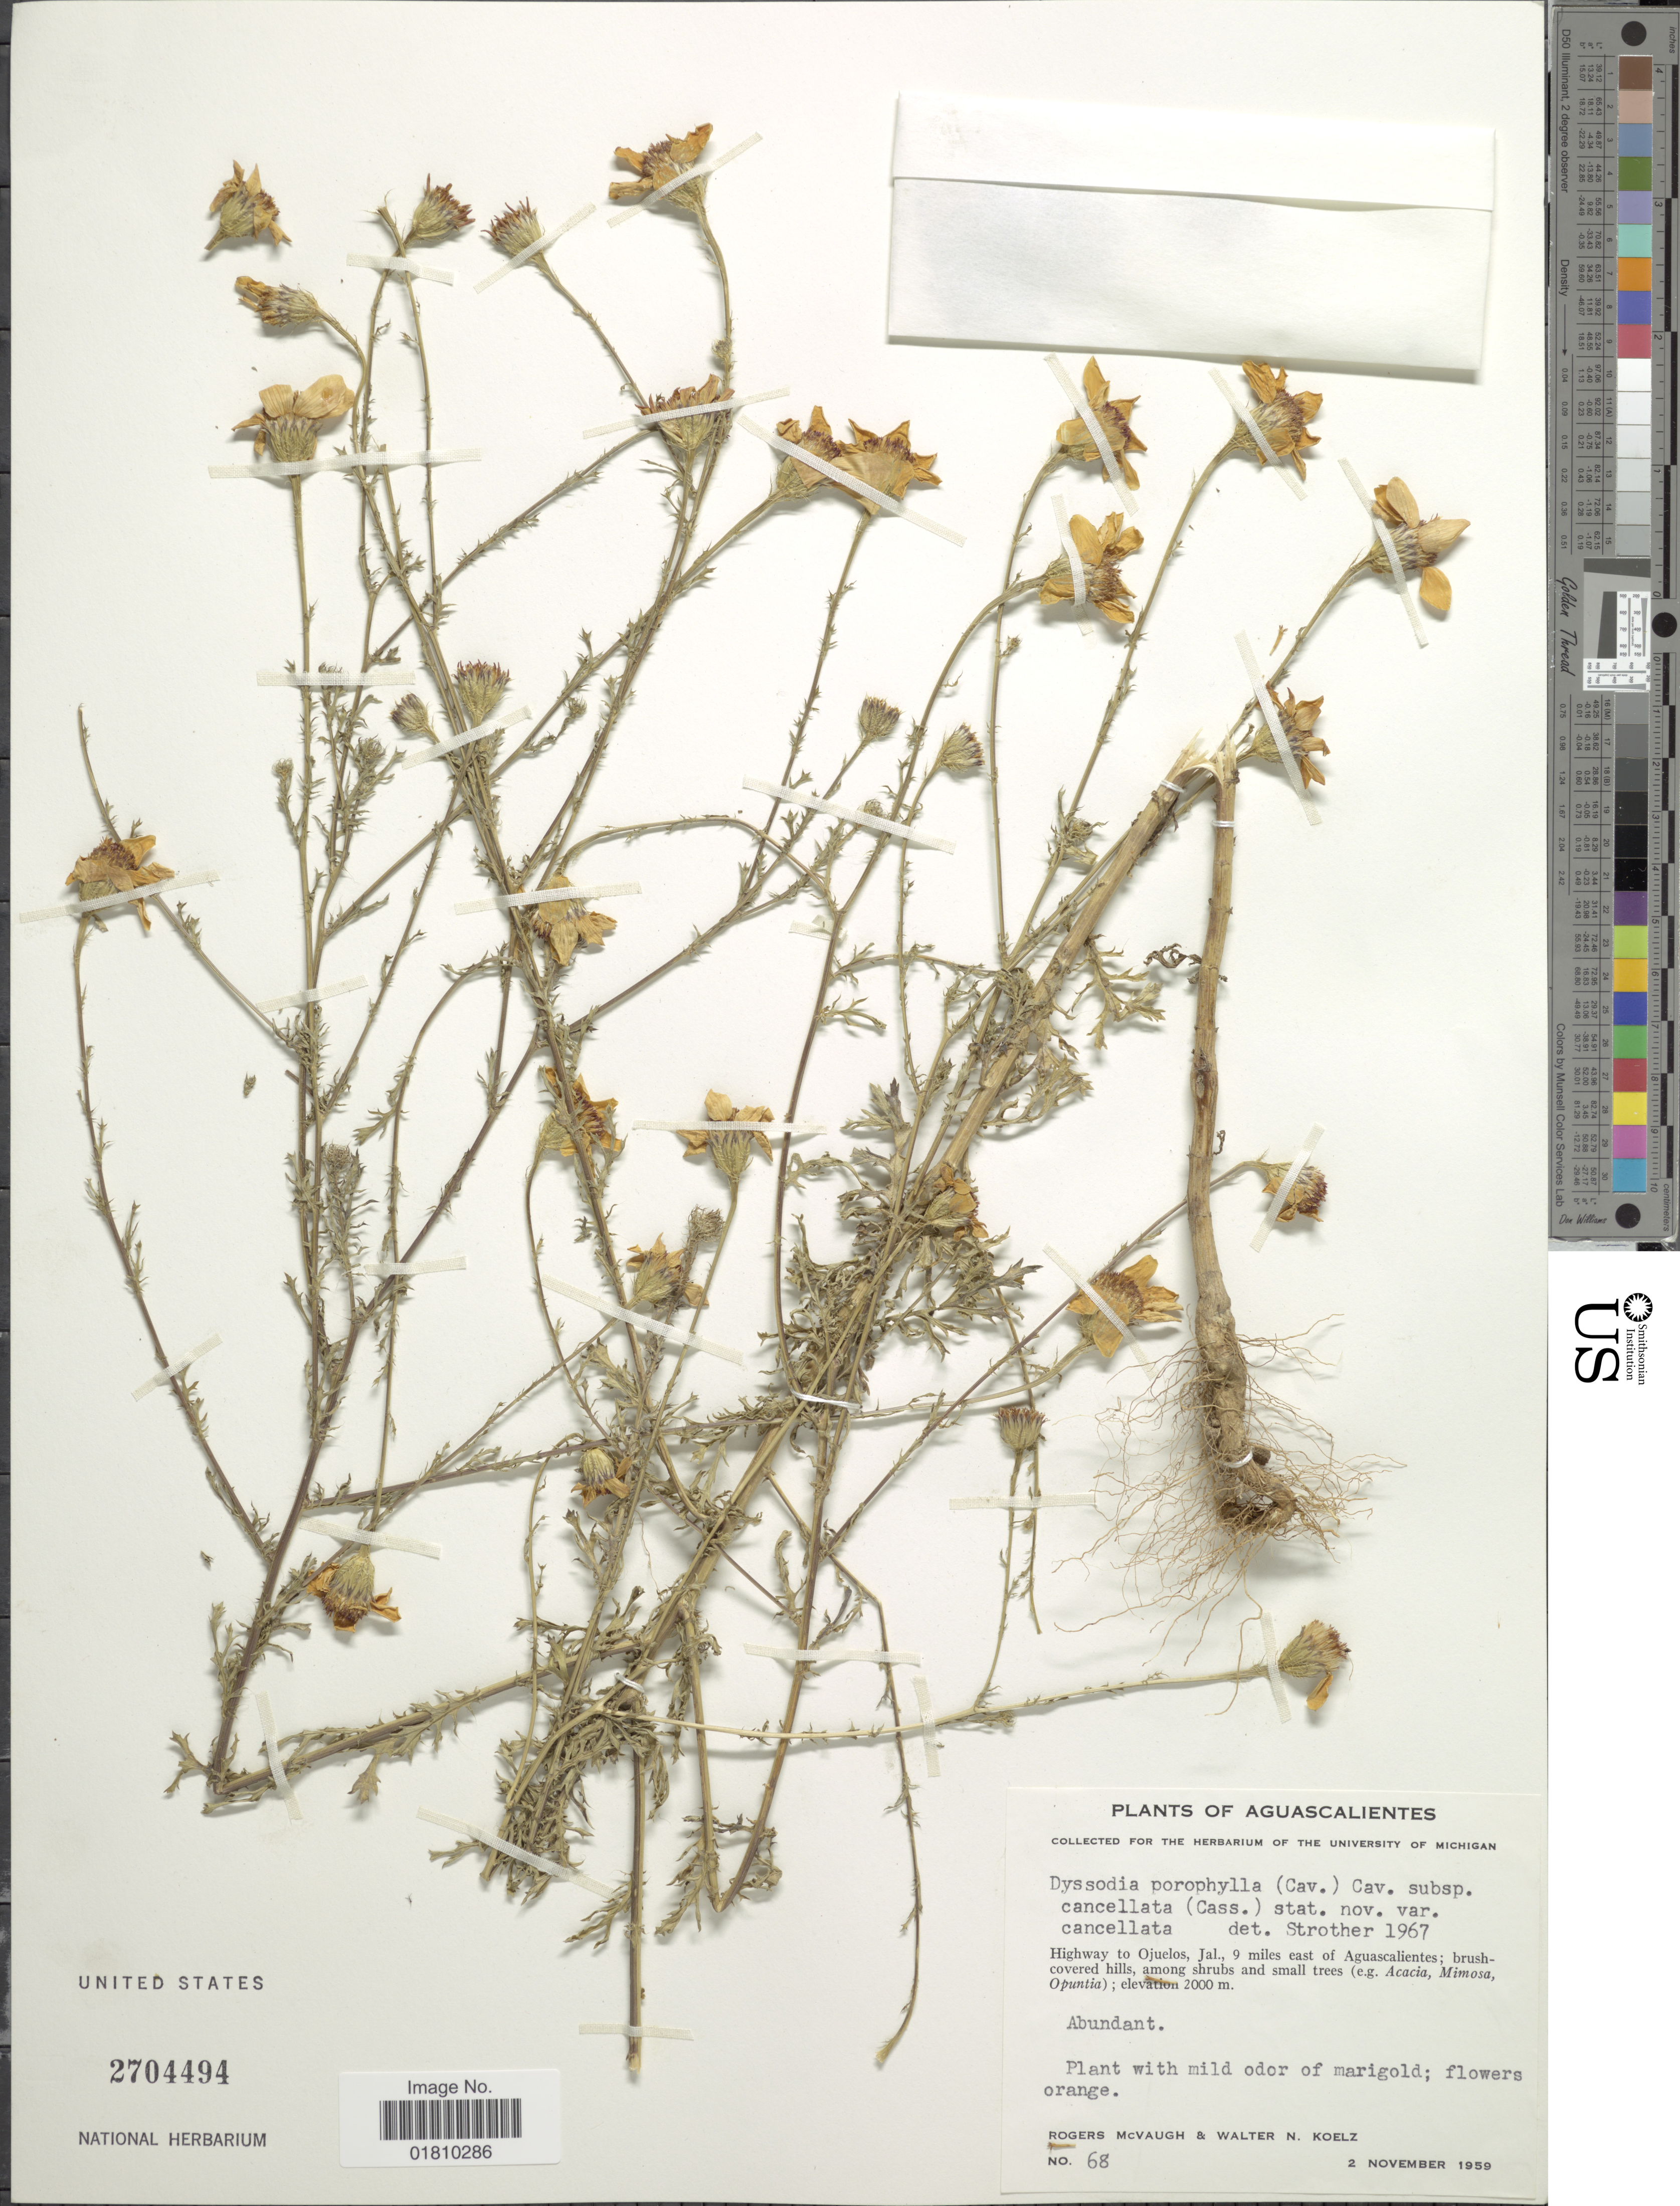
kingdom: Plantae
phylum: Tracheophyta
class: Magnoliopsida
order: Asterales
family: Asteraceae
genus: Adenophyllum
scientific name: Adenophyllum porophyllum var. cancellatum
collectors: R. McVaugh & W. N. Koelz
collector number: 68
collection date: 1959-11-02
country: Mexico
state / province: Aguascalientes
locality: Highway to Ojuelos, Jal., 9 miles east of Aguascalientes; brushcovered hills, among shrubs and small trees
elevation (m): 2000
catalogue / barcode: US 2704494